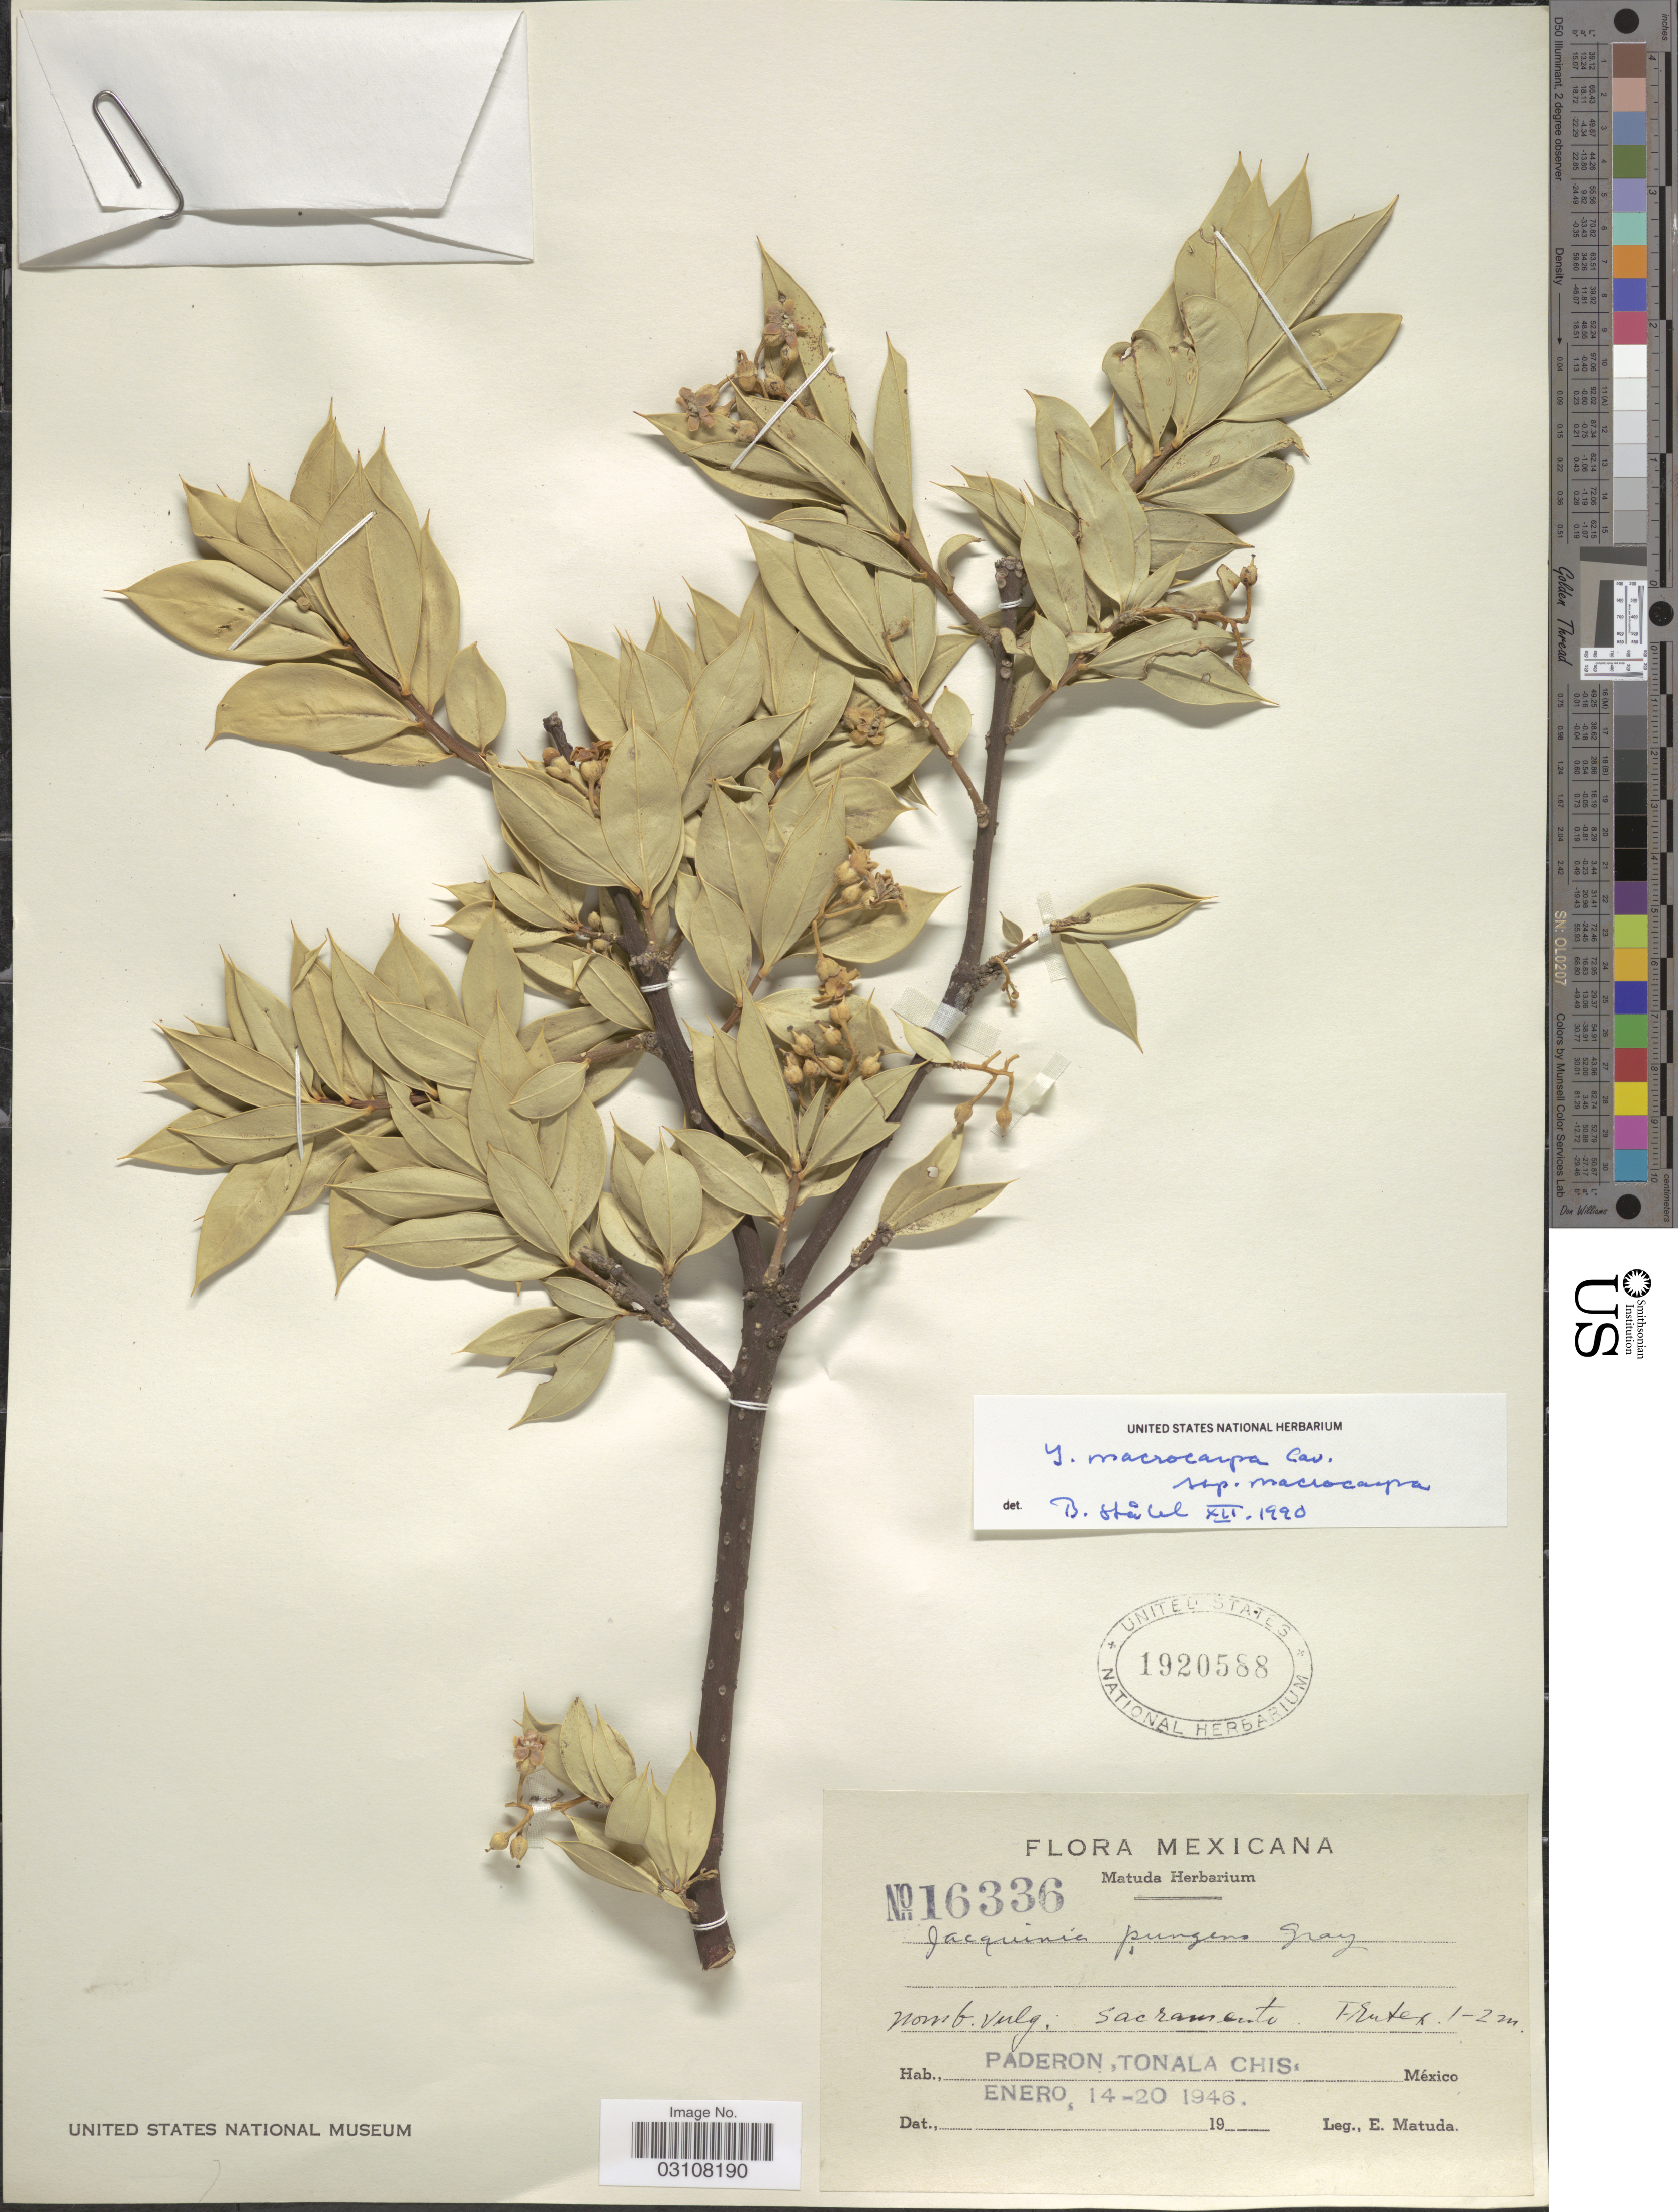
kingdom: Plantae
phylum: Tracheophyta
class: Magnoliopsida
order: Ericales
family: Primulaceae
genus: Jacquinia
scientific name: Jacquinia macrocarpa subsp. macrocarpa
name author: Cav.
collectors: E. Matuda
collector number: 16336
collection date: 1946-01-14/1946-01-20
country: Mexico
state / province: Chiapas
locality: Paderon, Tonala.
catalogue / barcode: US 1920588